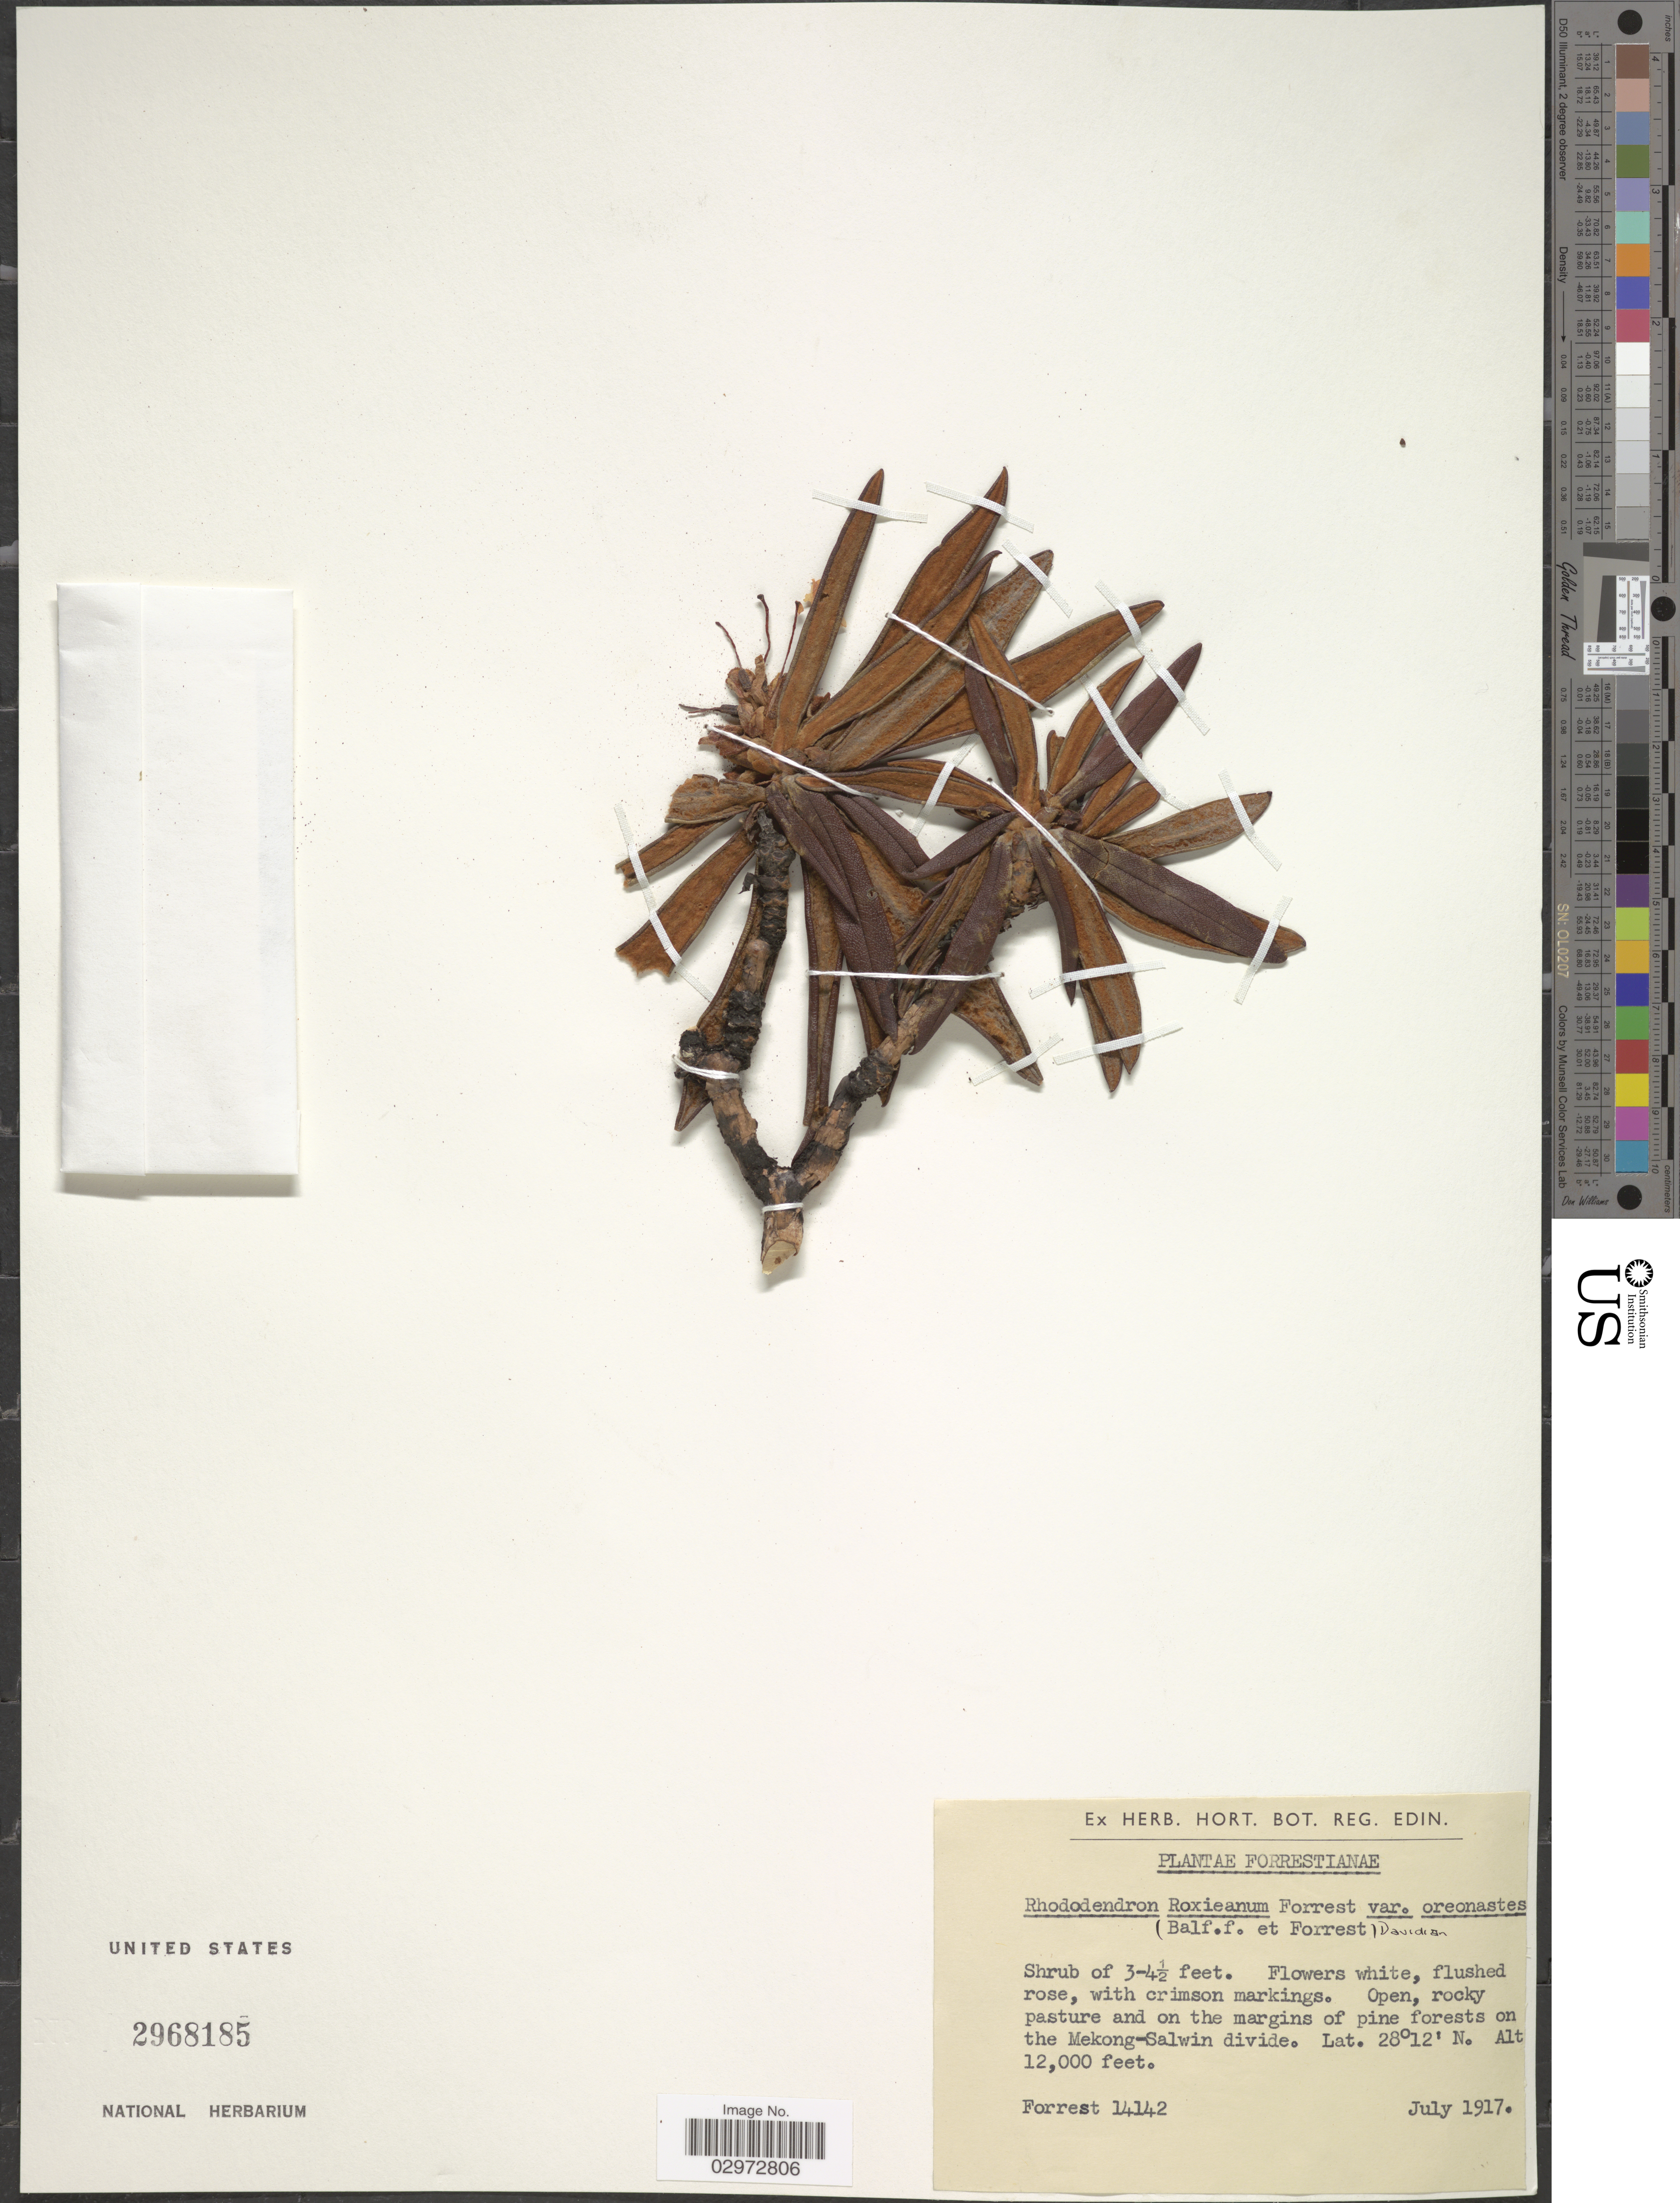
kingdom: Plantae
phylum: Tracheophyta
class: Magnoliopsida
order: Ericales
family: Ericaceae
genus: Rhododendron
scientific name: Rhododendron roxieanum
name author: Forrest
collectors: -. Forrest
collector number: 14142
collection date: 1917-07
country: China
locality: Open, rocky pasture and on the margins of pine forests on the Mekong-Salwin divide.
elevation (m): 3658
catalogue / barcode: US 2968185